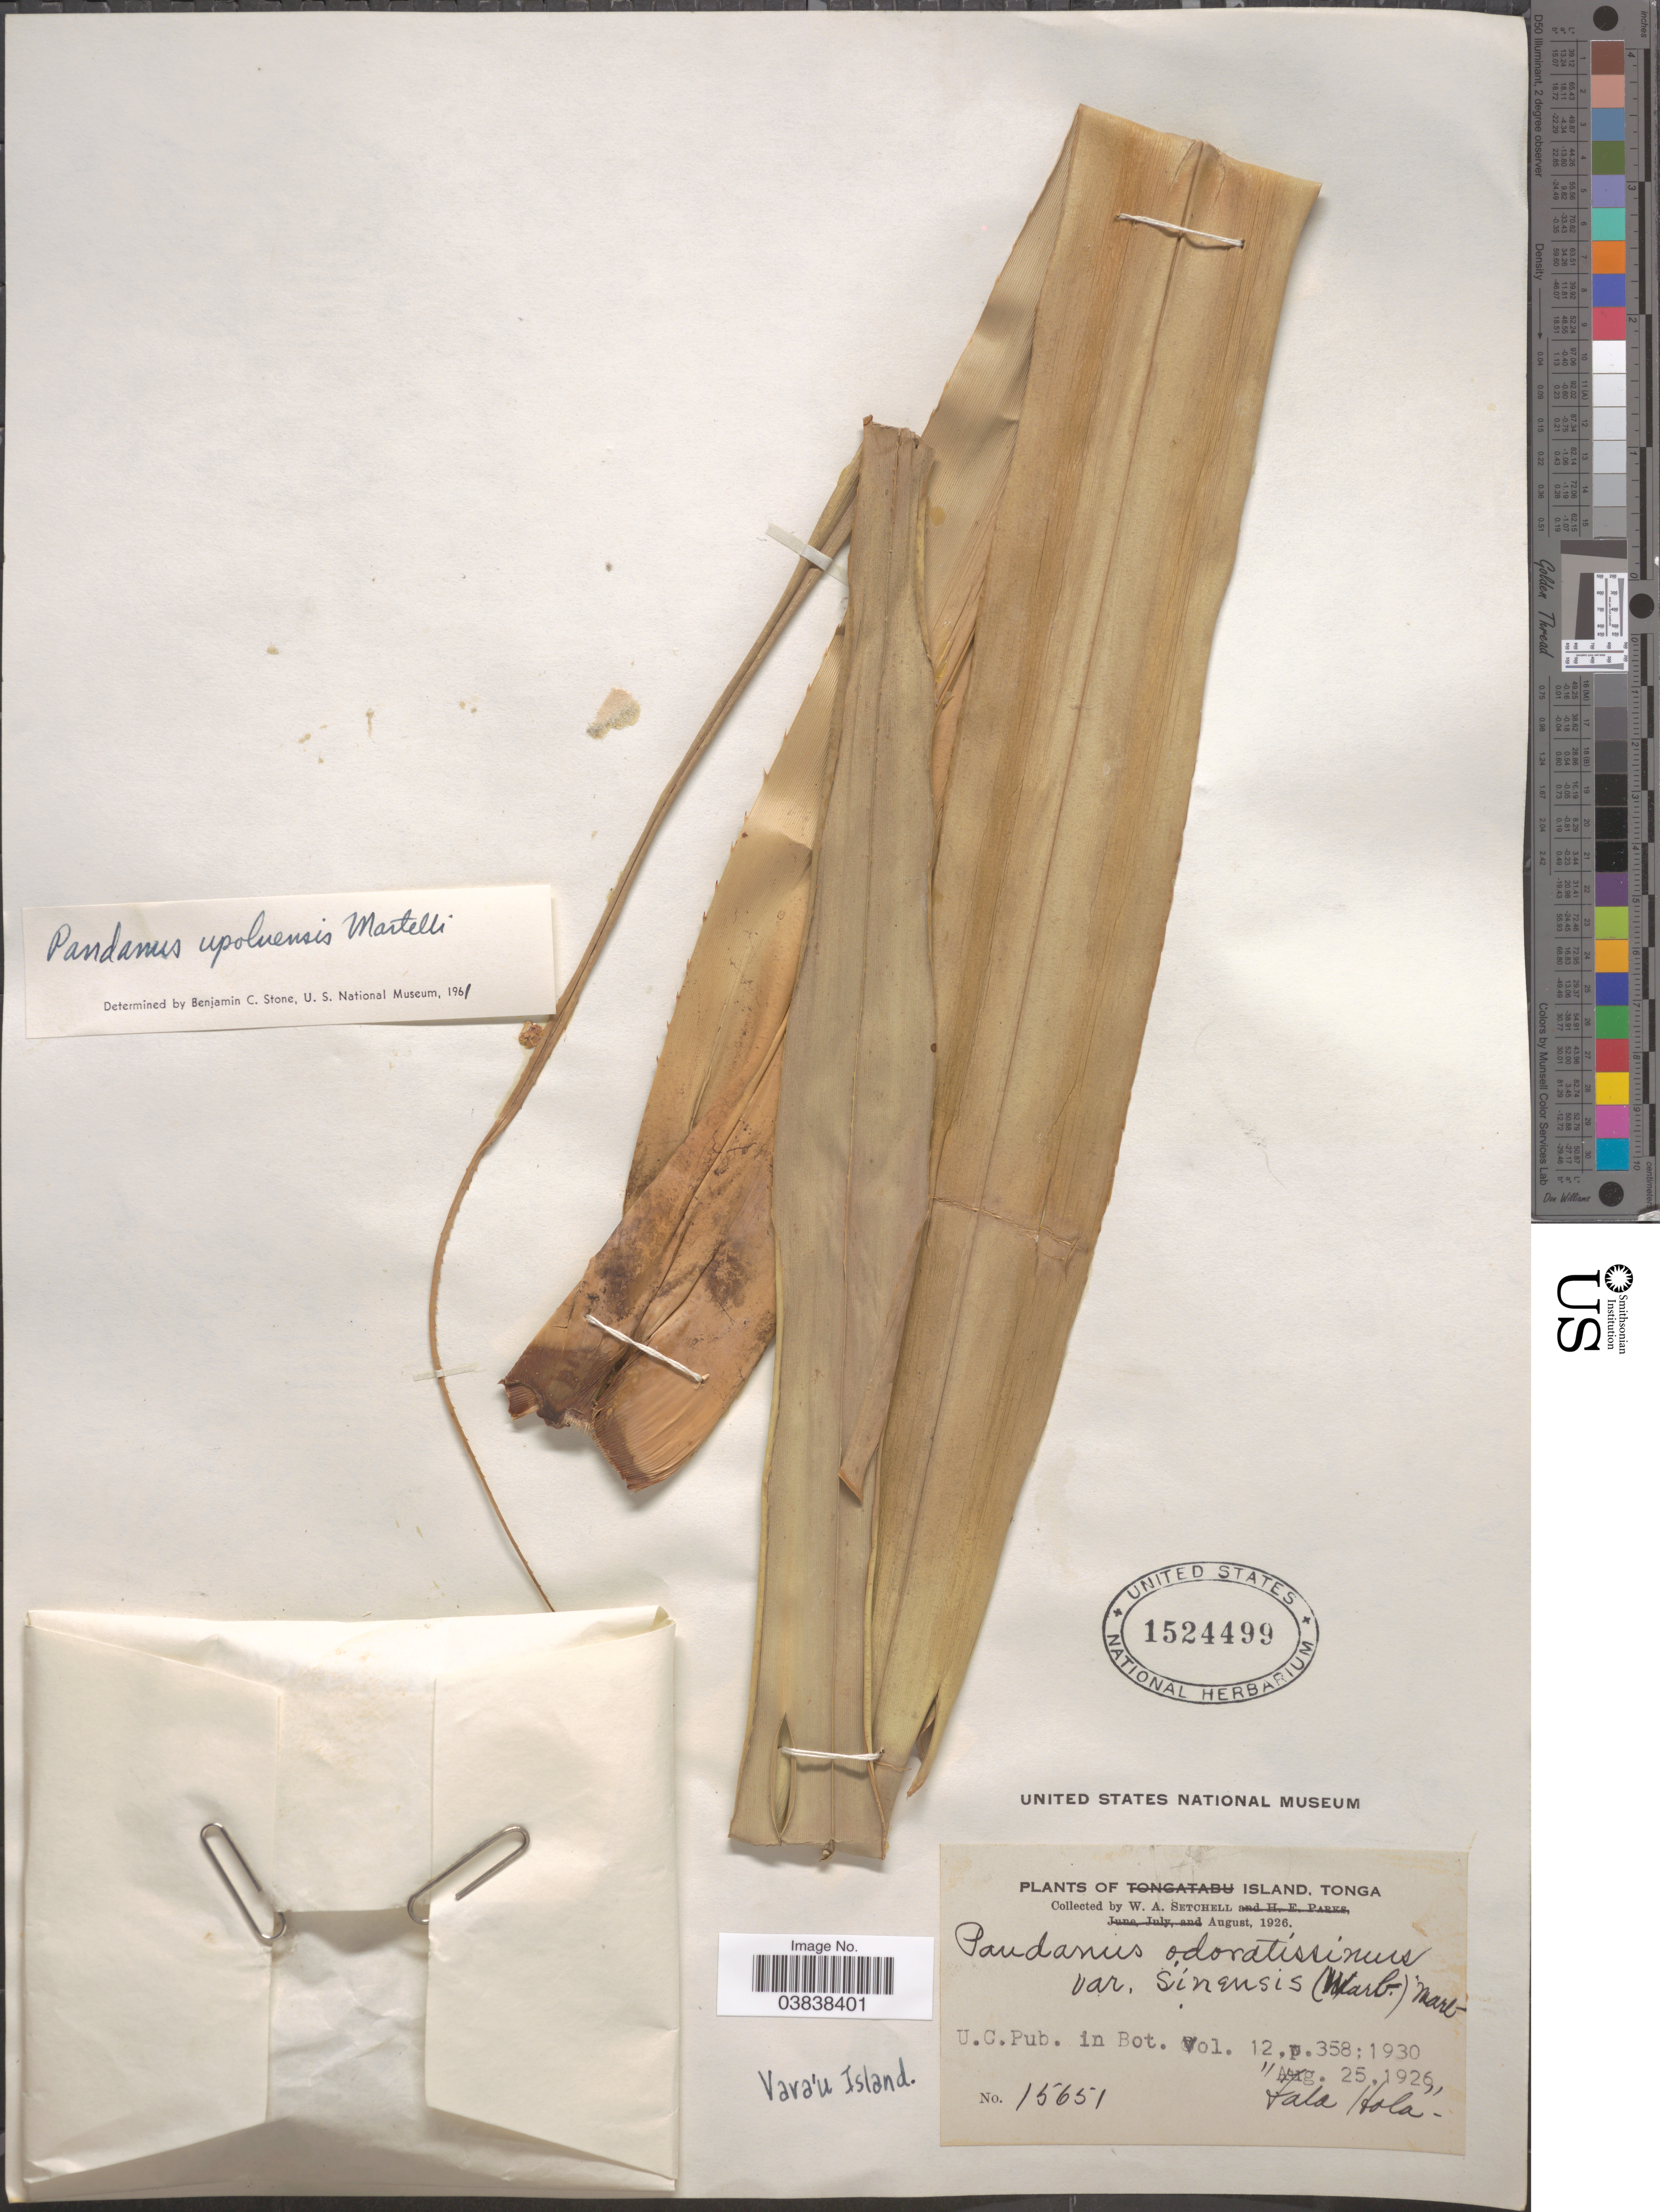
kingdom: Plantae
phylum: Tracheophyta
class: Liliopsida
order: Pandanales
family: Pandanaceae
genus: Pandanus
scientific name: Pandanus upoluensis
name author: Martelli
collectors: W. Setchell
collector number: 15651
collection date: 1926-08-25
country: Tonga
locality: Fala Hola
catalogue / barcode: US 1524499